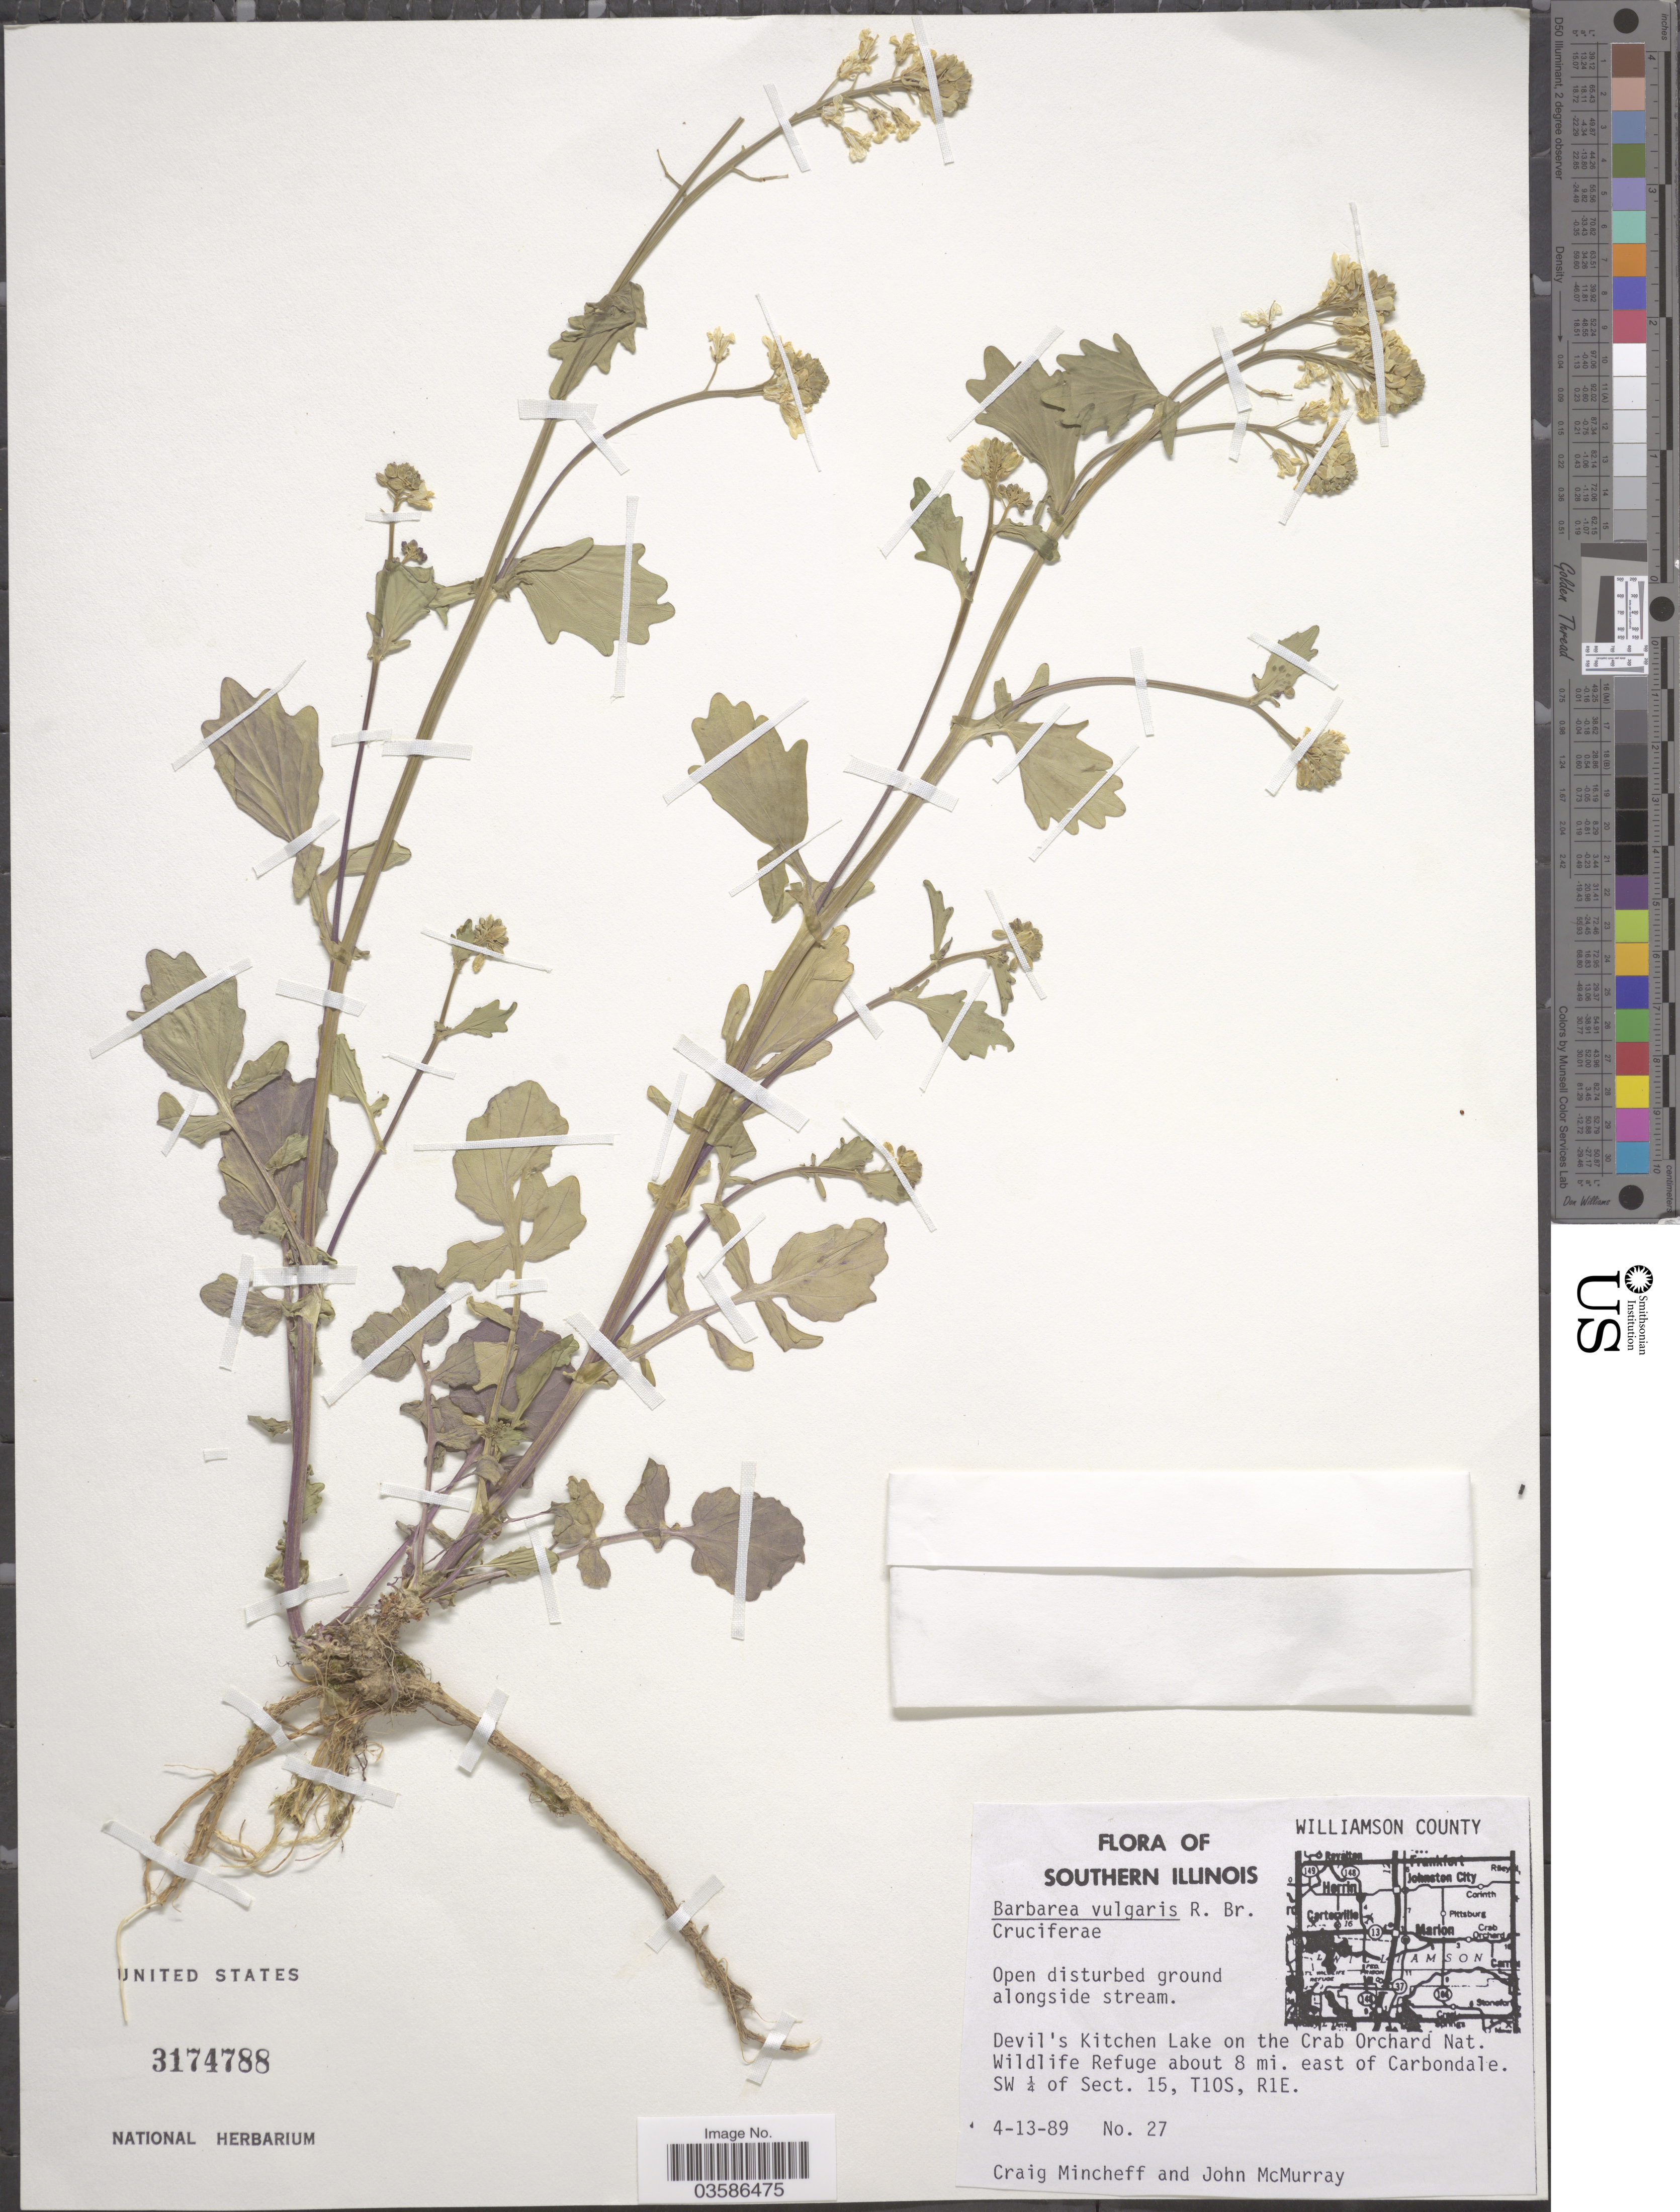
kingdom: Plantae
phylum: Tracheophyta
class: Magnoliopsida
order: Brassicales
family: Brassicaceae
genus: Barbarea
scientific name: Barbarea vulgaris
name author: W.T. Aiton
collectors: C. Mincheff & J. McMurray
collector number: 27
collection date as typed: Transcribed d/m/y: 13/4/89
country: United States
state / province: Wisconsin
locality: Southern Illinois. Williamson County. Devil's Kitchen Lake on the Crab Orchard Nat. Wildlife Refuge about 8 mi. east of Carbondale. SW ¼ of Sect. 15, T10S, R1E.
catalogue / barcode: US 3174788